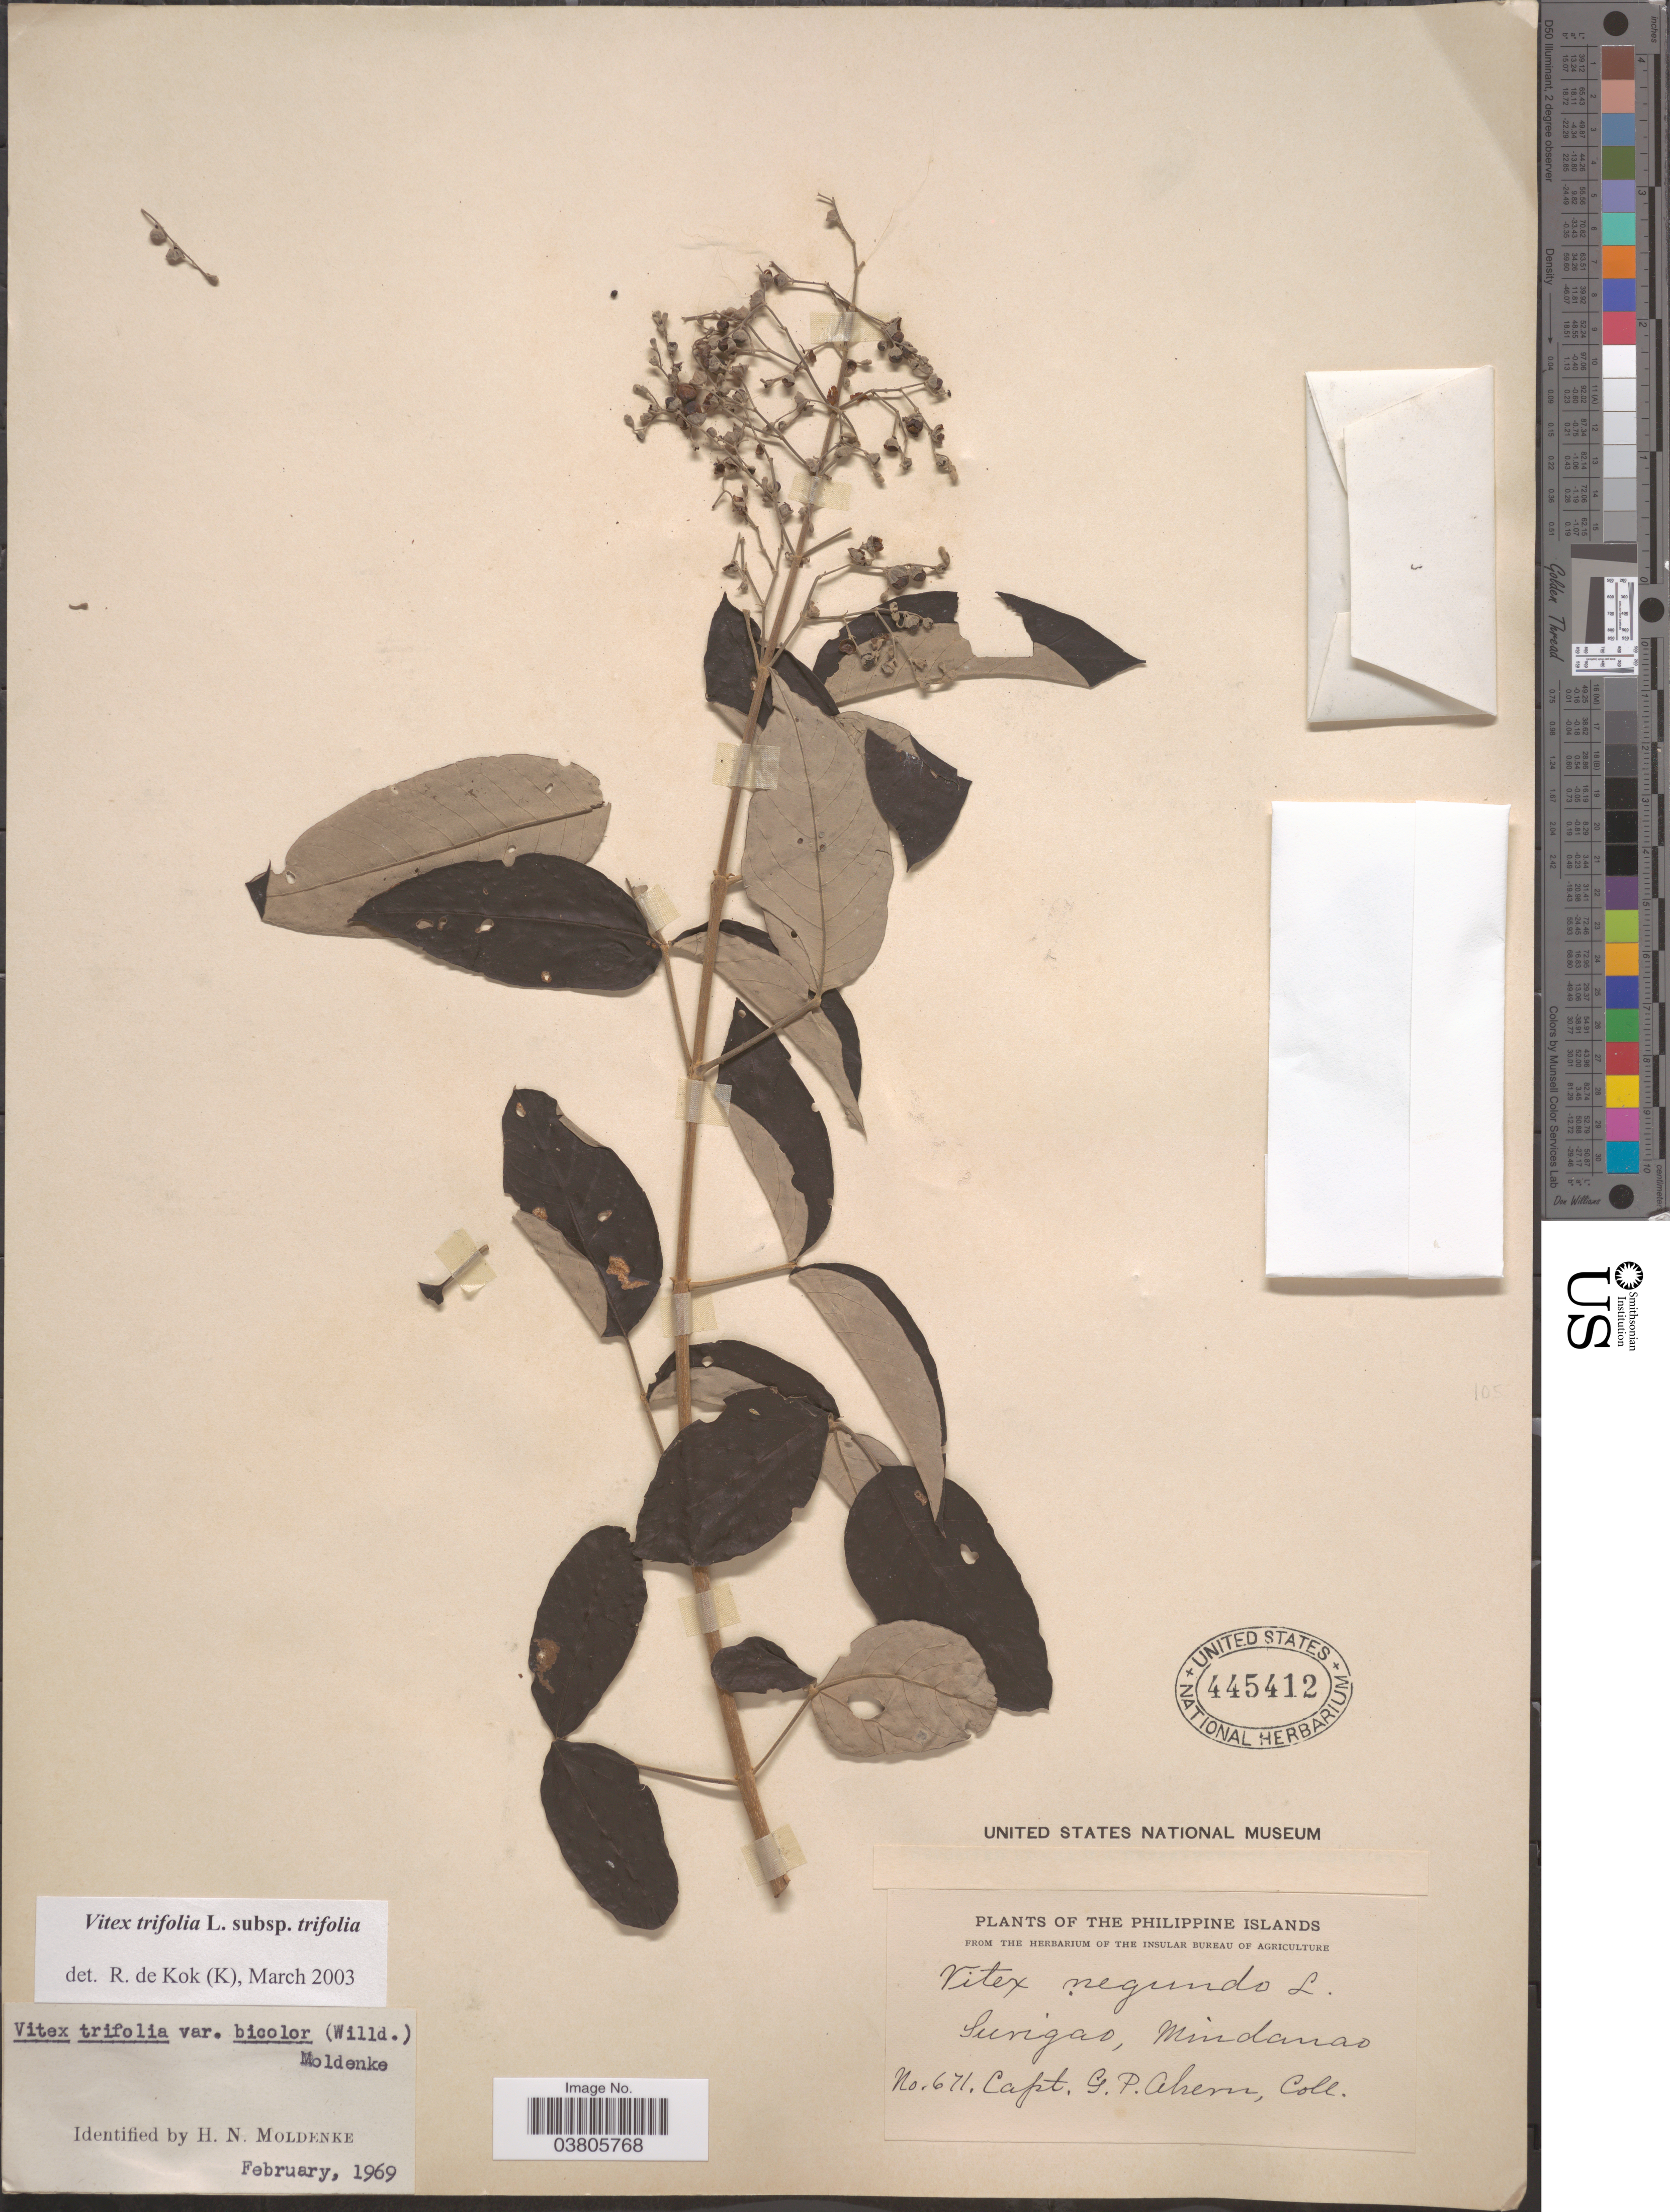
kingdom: Plantae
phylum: Tracheophyta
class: Magnoliopsida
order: Lamiales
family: Lamiaceae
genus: Vitex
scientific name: Vitex trifolia subsp. trifolia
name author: Vahl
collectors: G. Ahern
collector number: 671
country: Philippines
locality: Philippine Islands. Surigao, Mindanao.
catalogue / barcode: US 445412